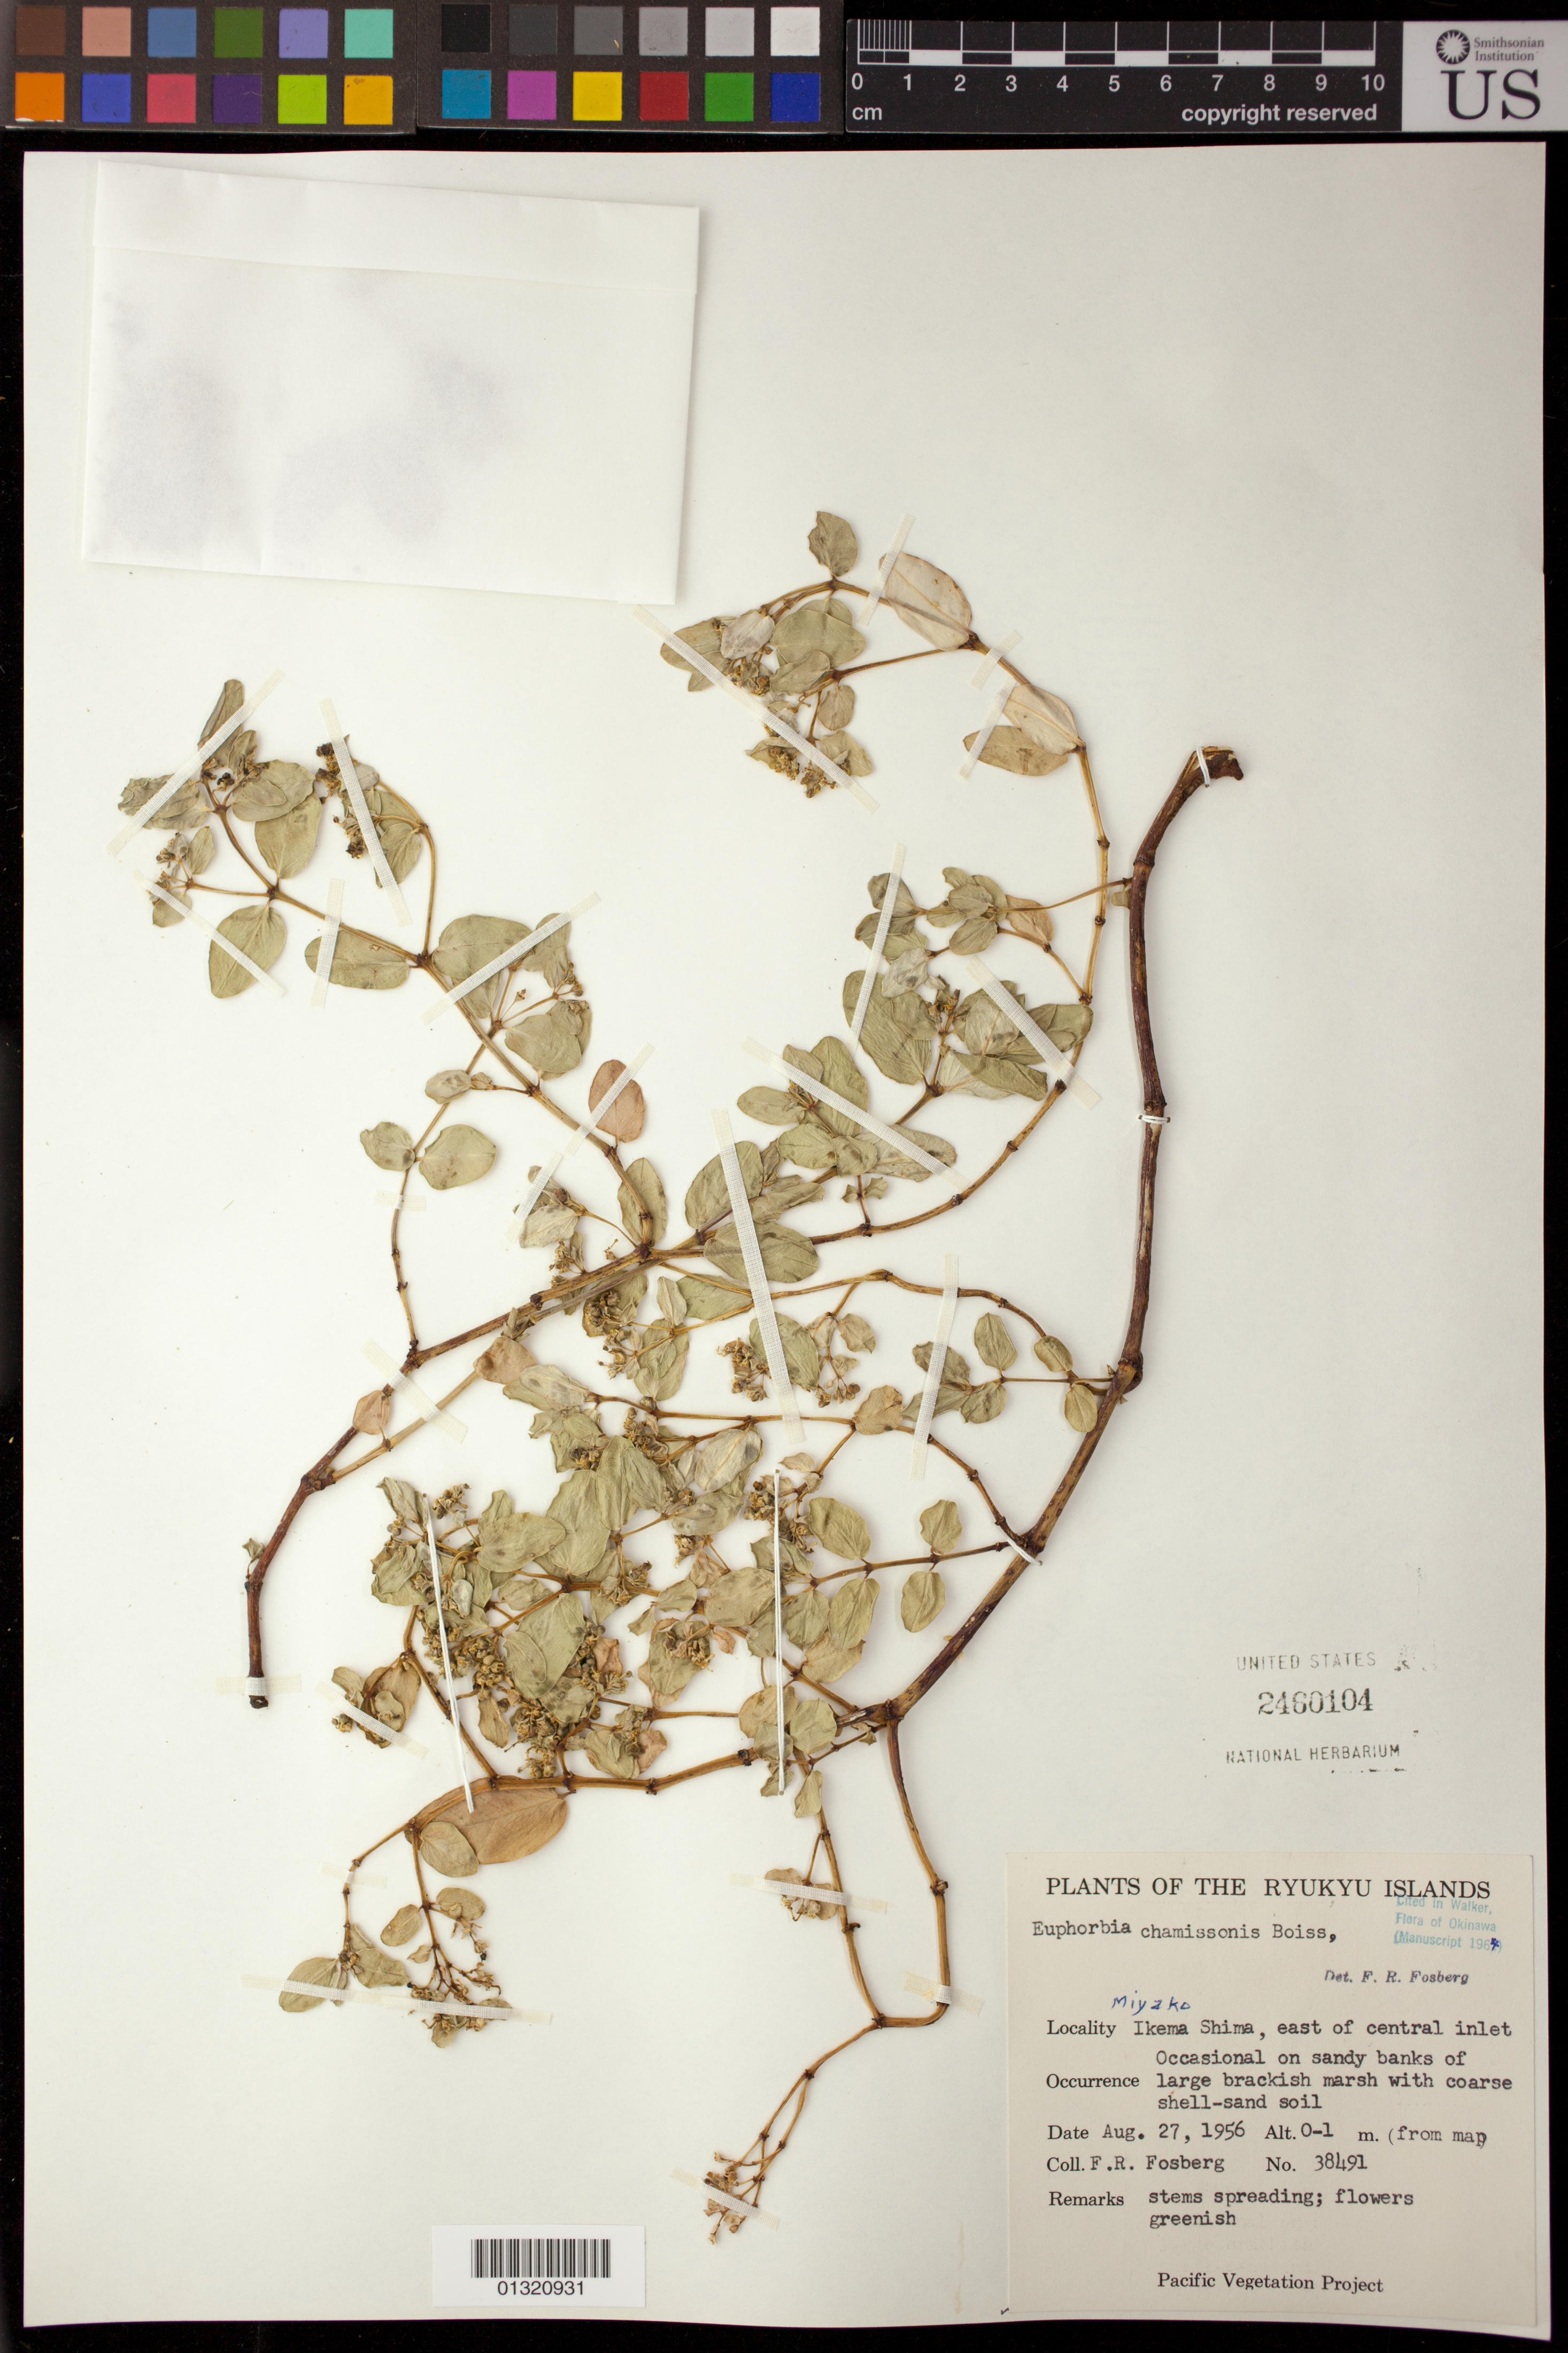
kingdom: Plantae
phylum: Tracheophyta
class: Magnoliopsida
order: Malpighiales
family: Euphorbiaceae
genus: Euphorbia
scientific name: Euphorbia chamissonis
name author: (Klotzsch ex Klotzsch & Garcke) Boiss.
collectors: F. R. Fosberg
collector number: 38491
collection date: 1956-08-27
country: Japan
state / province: Okinawa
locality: Miyako, Ikema Shima, east of central inlet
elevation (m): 0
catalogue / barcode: US 2460104